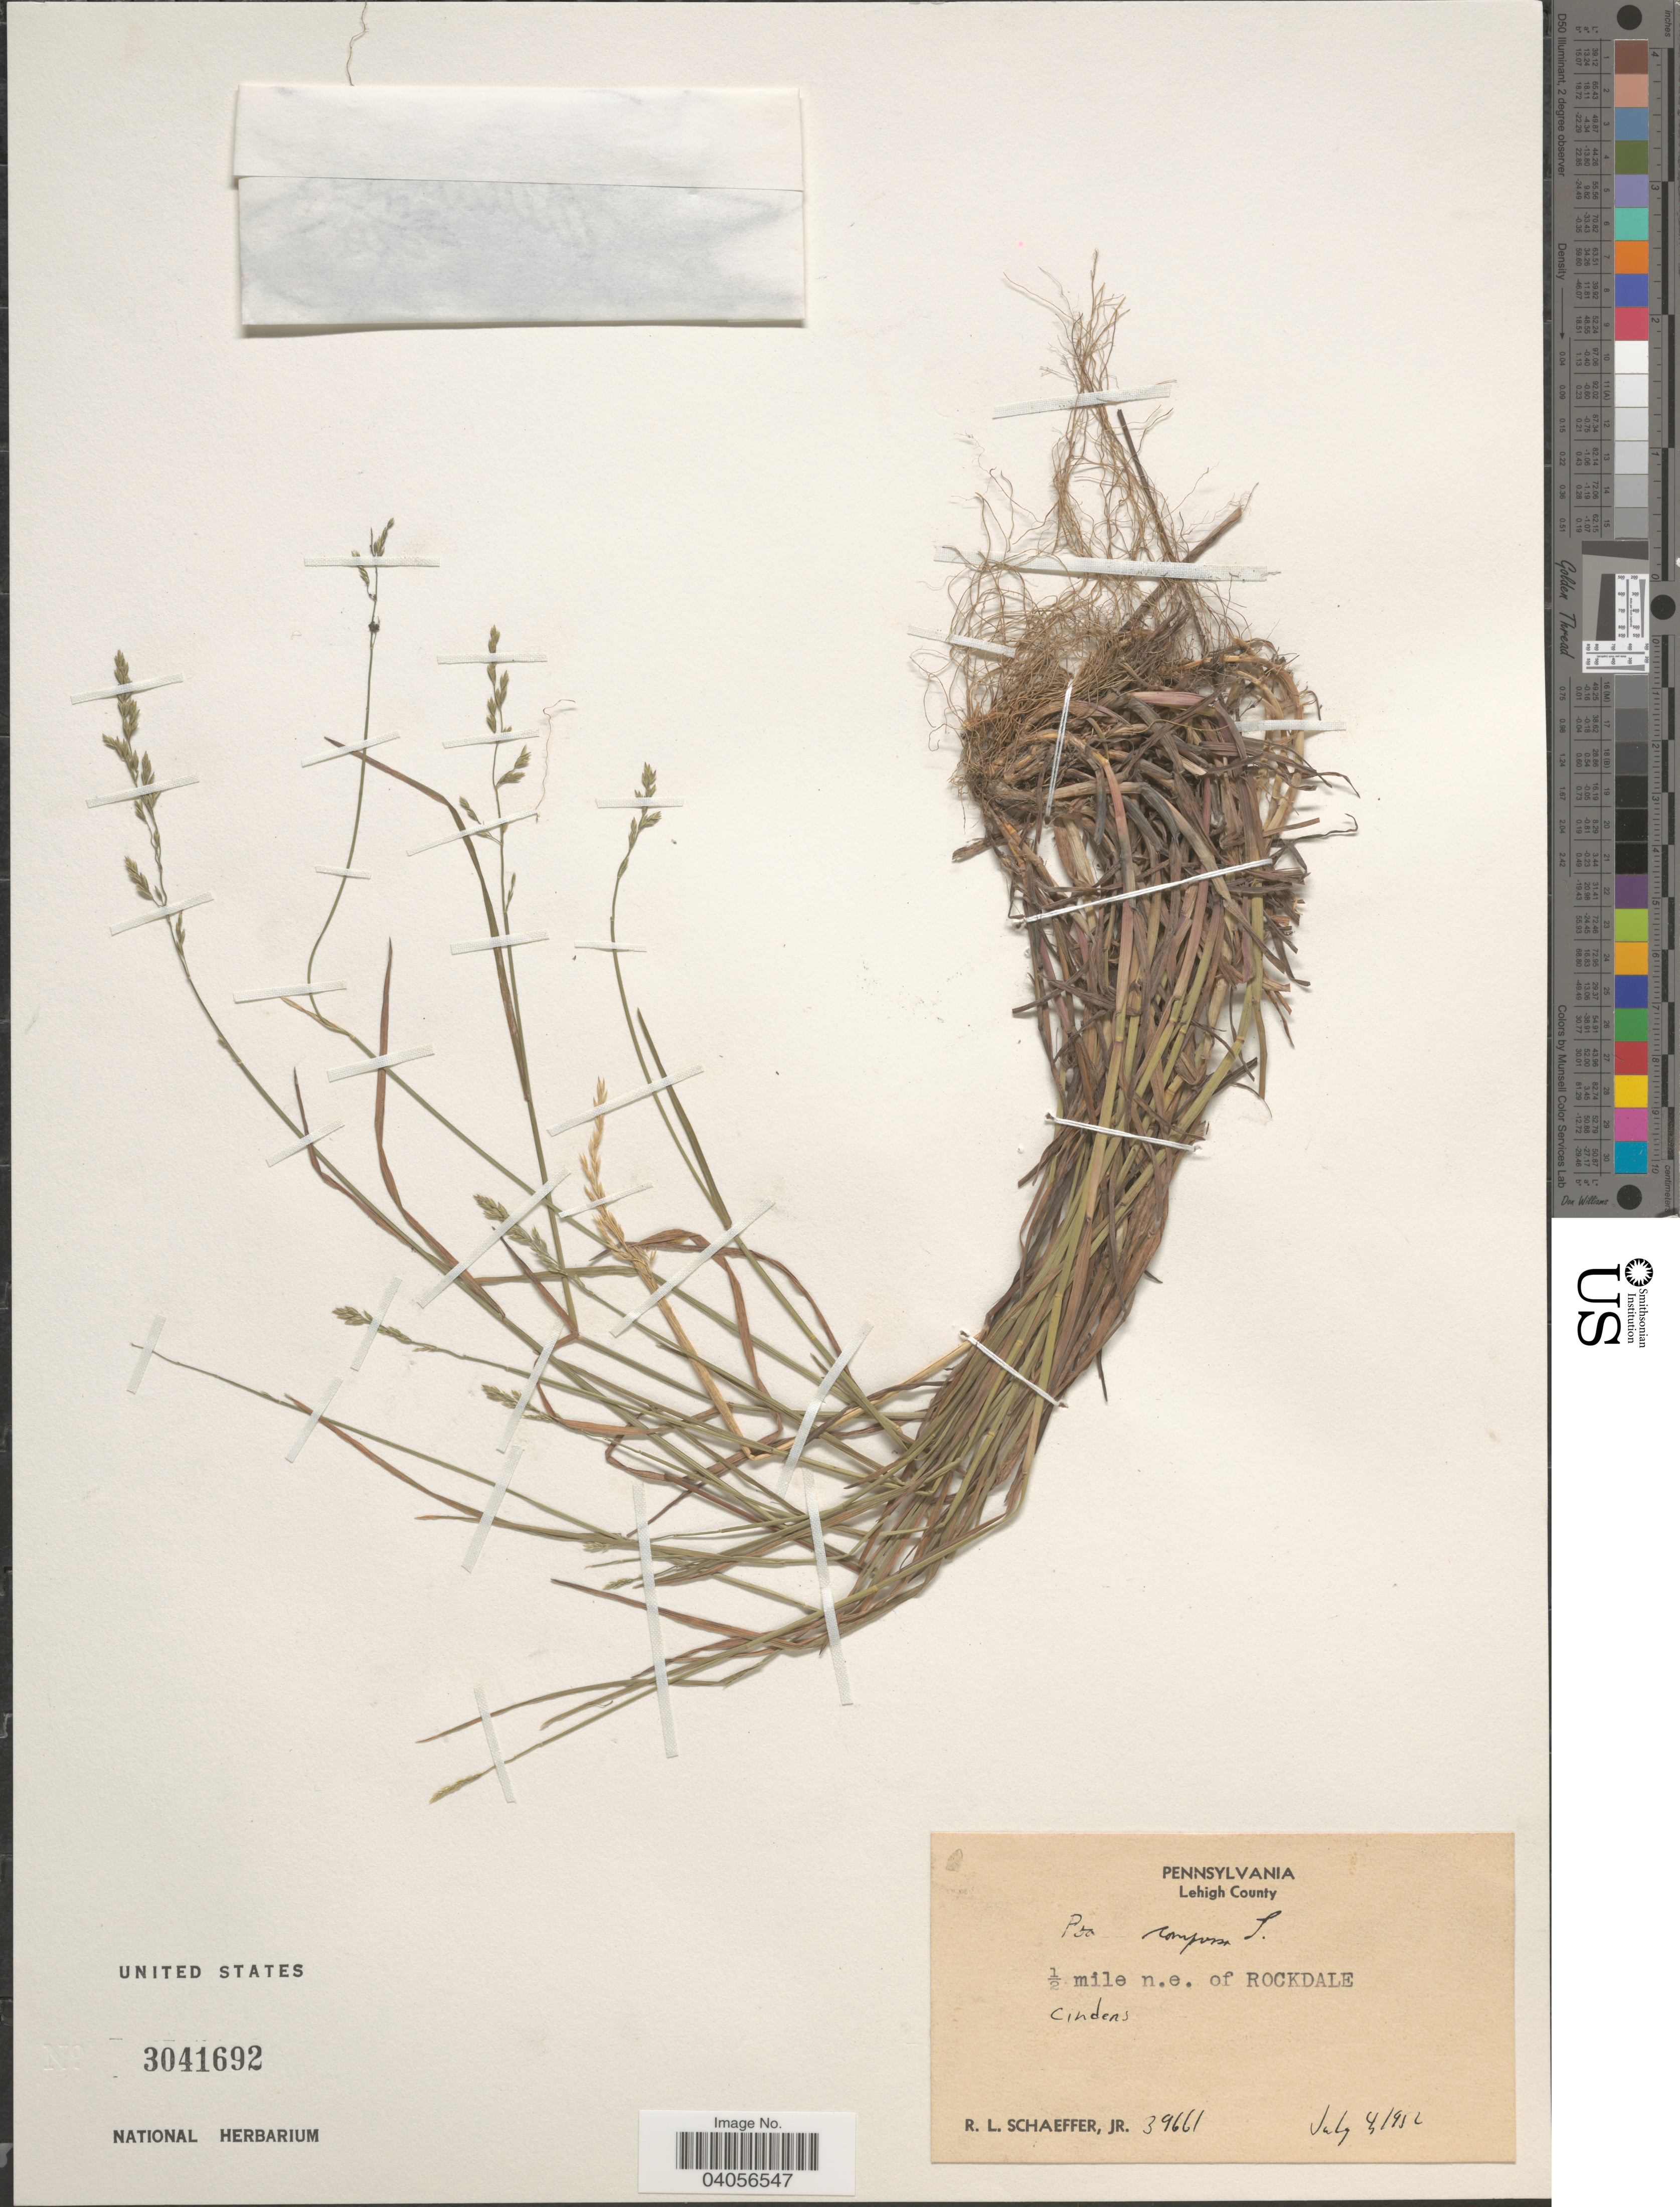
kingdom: Plantae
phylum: Tracheophyta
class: Liliopsida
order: Poales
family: Poaceae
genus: Poa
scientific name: Poa compressa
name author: L.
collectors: R. L. Schaeffer Jr.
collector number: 39661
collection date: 1952-07-04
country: United States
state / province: Pennsylvania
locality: Lehigh County. ½ mile n.e. of Rockdale.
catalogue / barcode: US 3041692